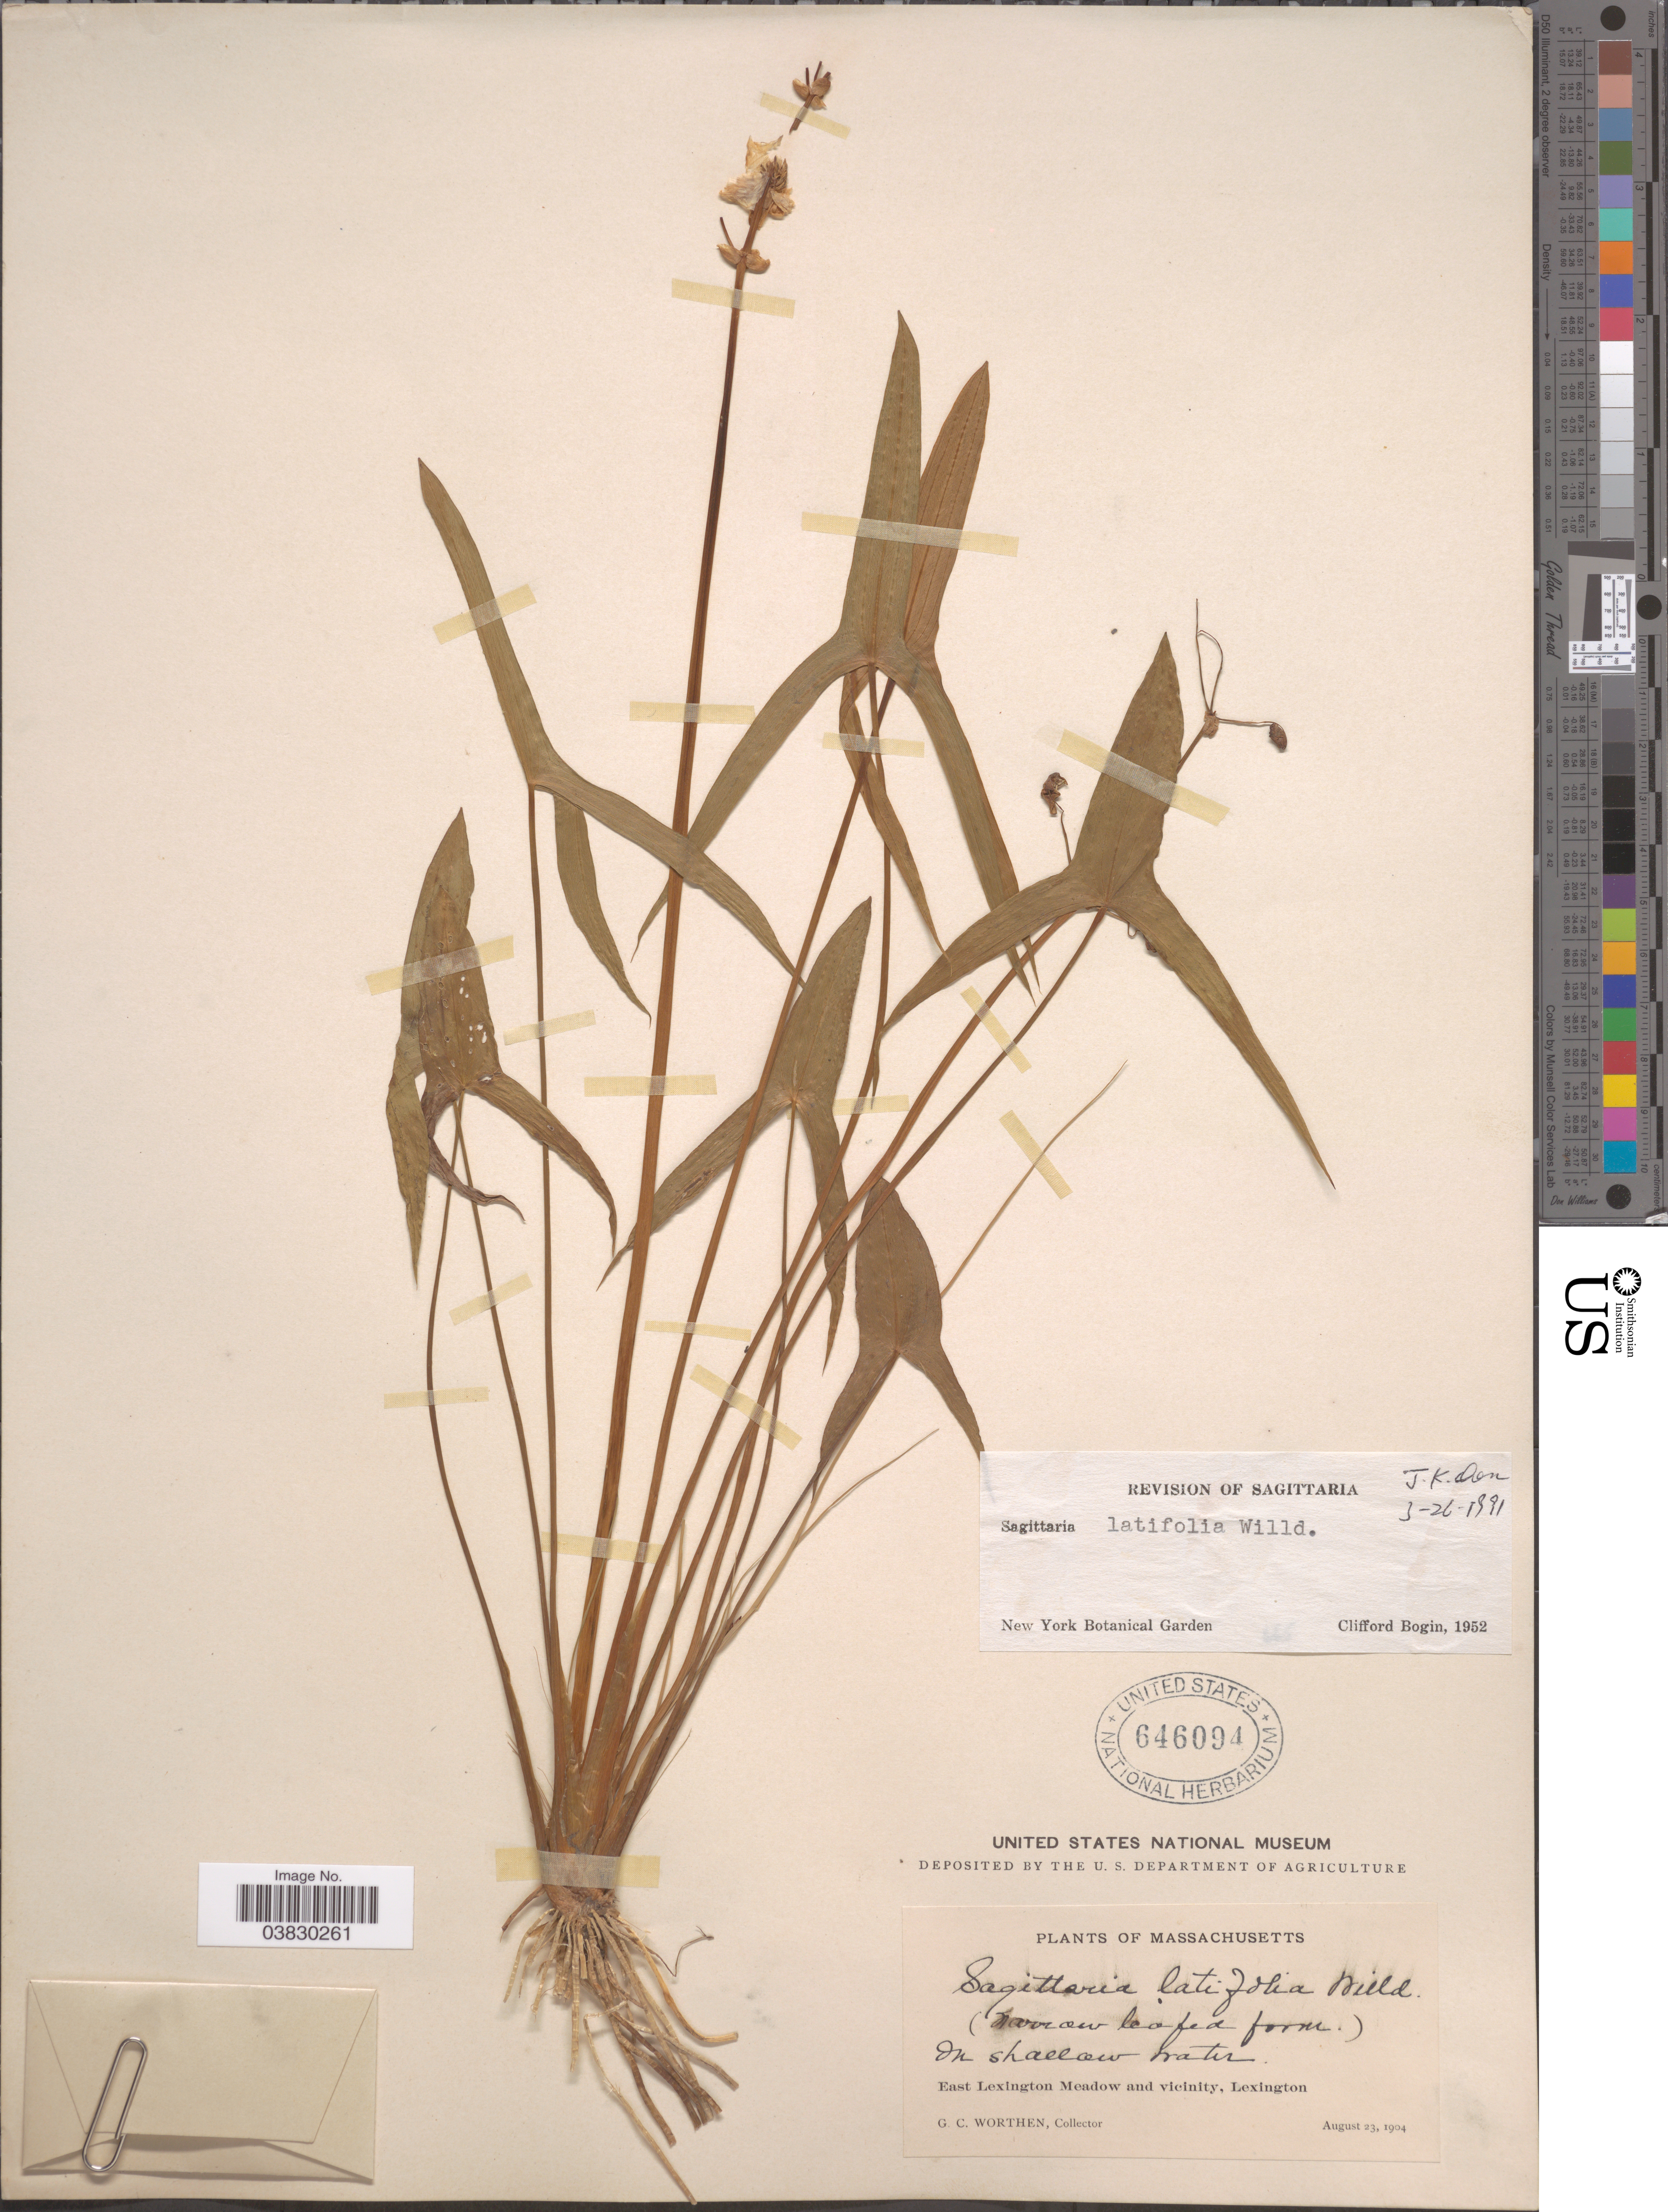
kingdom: Plantae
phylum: Tracheophyta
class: Liliopsida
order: Alismatales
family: Alismataceae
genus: Sagittaria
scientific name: Sagittaria latifolia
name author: Willd.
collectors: G. Worthen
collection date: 1904-08-23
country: United States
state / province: Massachusetts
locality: East Lexington Meadow and vicinity, Lexington.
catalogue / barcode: US 646094